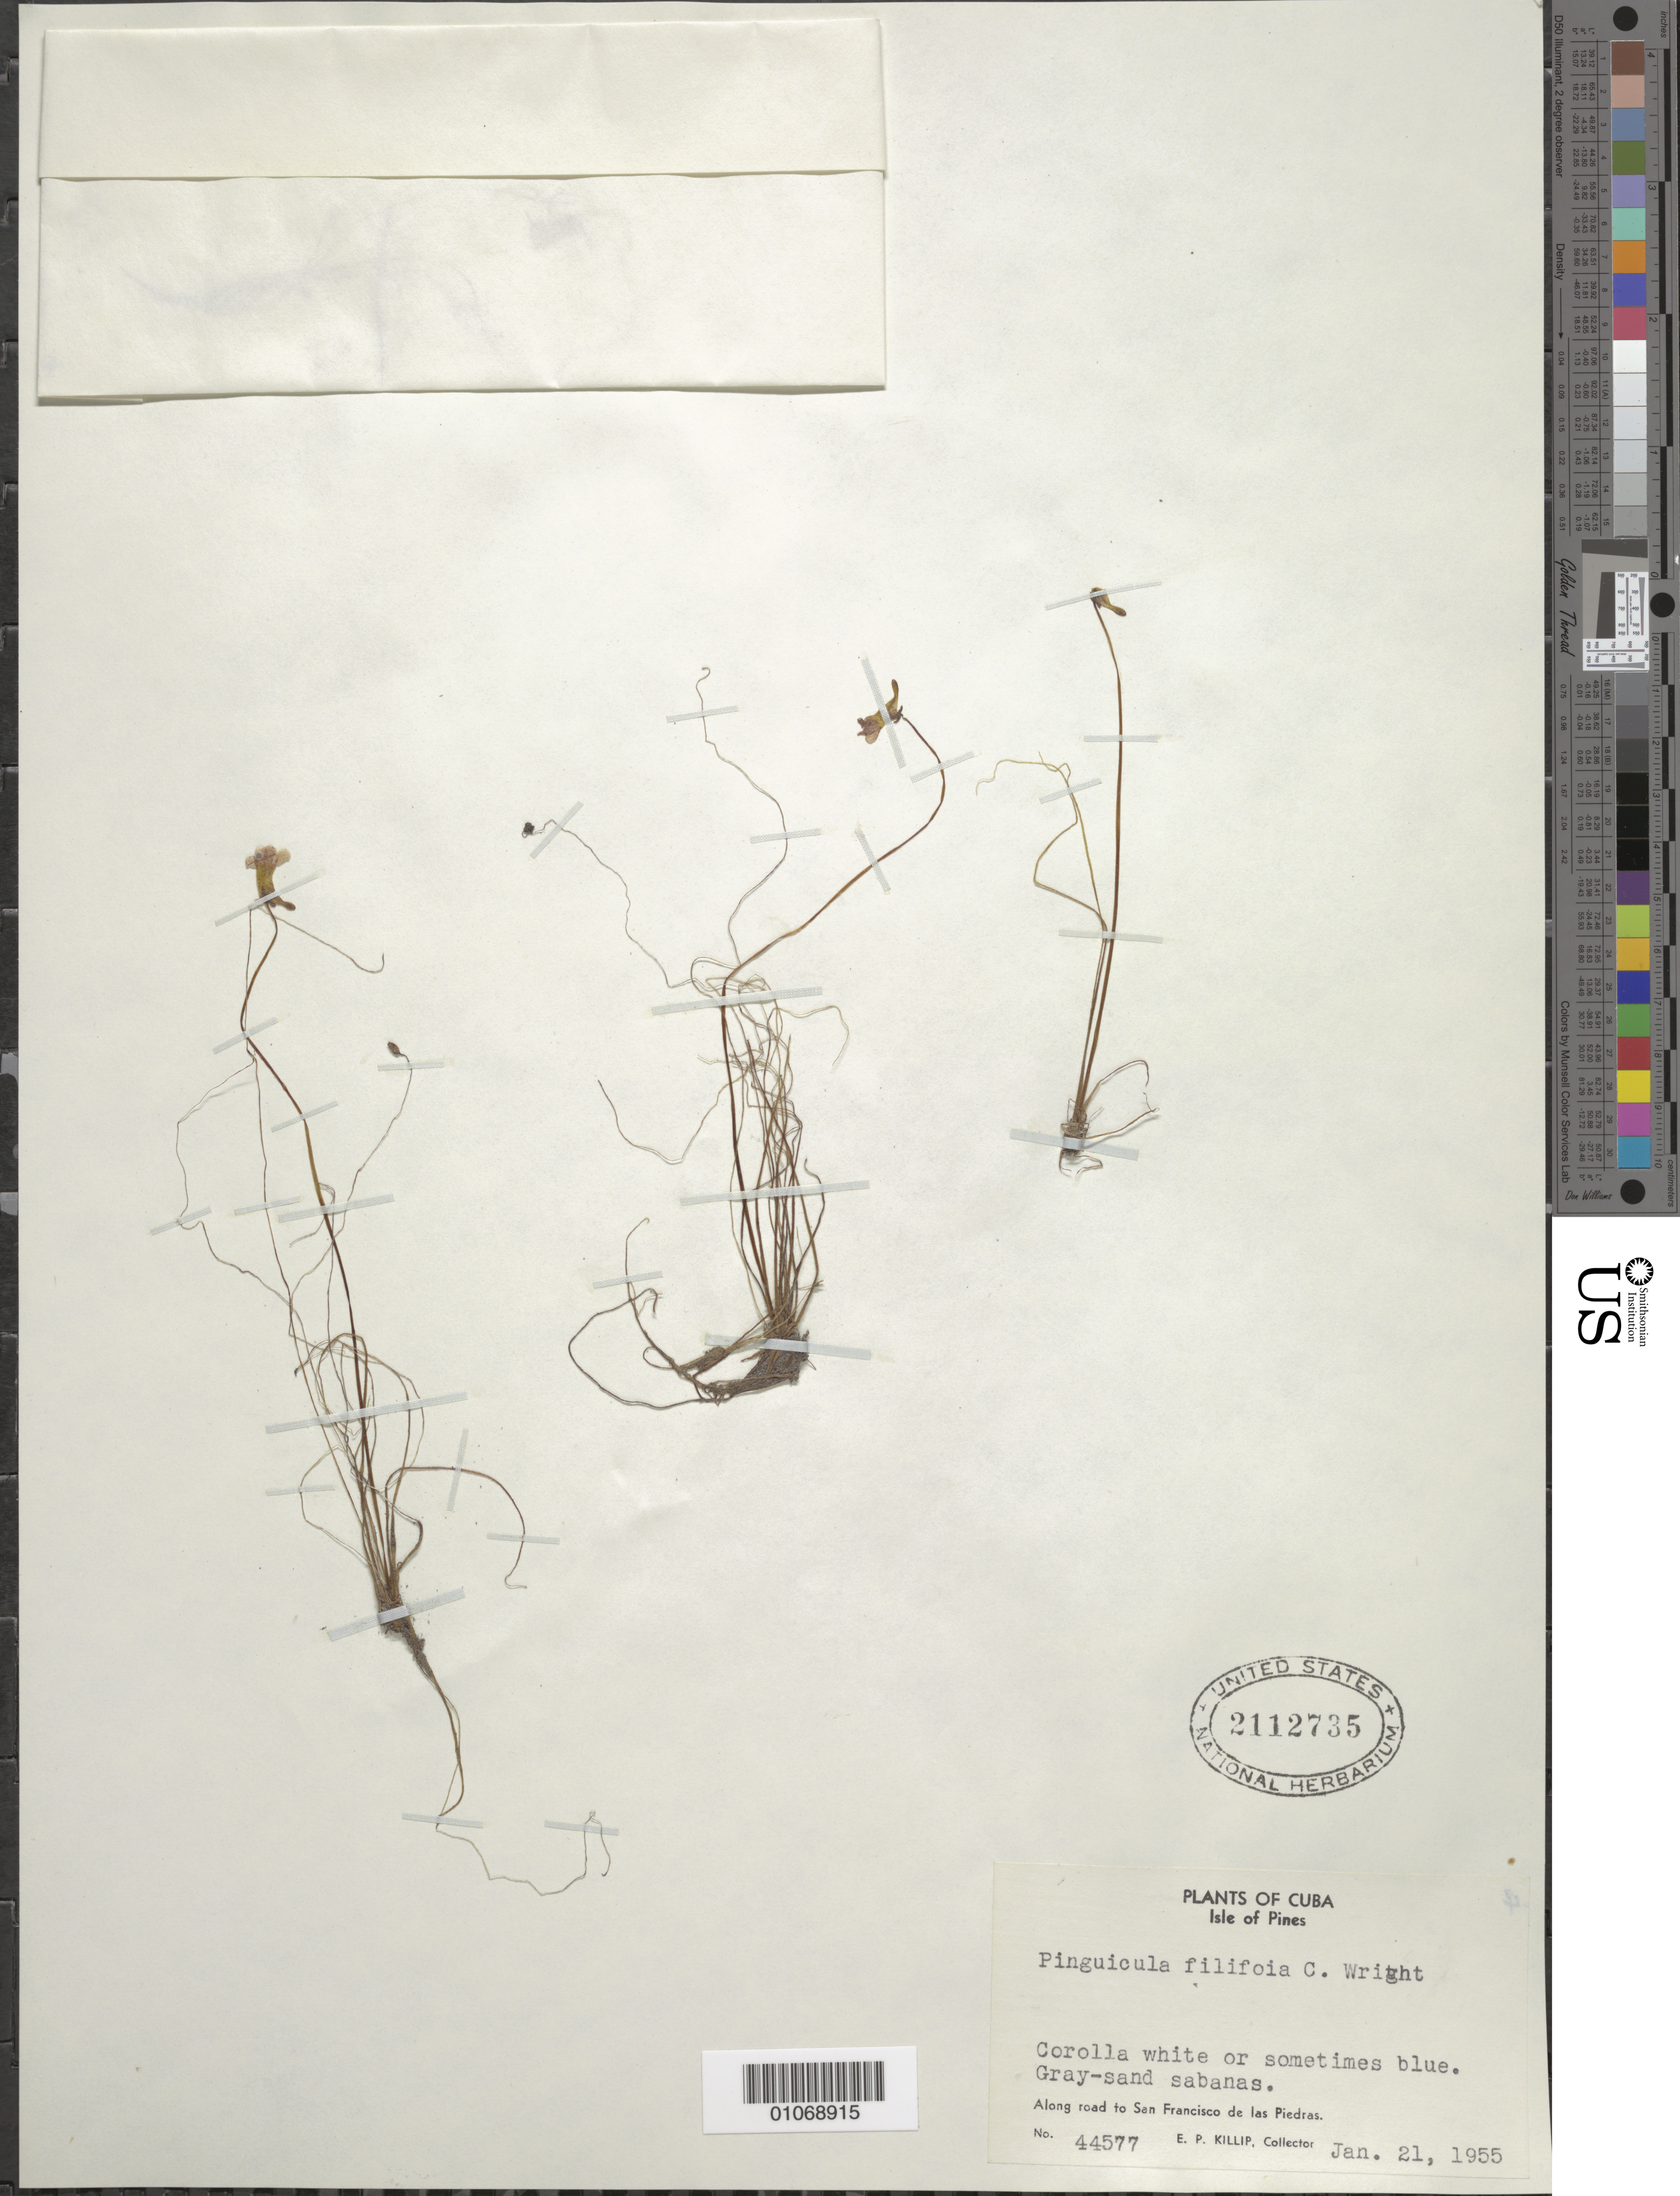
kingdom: Plantae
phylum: Tracheophyta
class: Magnoliopsida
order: Lamiales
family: Lentibulariaceae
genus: Pinguicula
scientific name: Pinguicula filifolia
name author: C. Wright ex Griseb.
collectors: E. P. Killip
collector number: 44577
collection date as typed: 21 Jan 1955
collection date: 1955-01-21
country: Cuba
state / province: Isla de La Juventud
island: Isla de la Juventud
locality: Isle of Pines, Along road to San Francisco de las Piedras Gray-sand savannas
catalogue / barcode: US 2112735